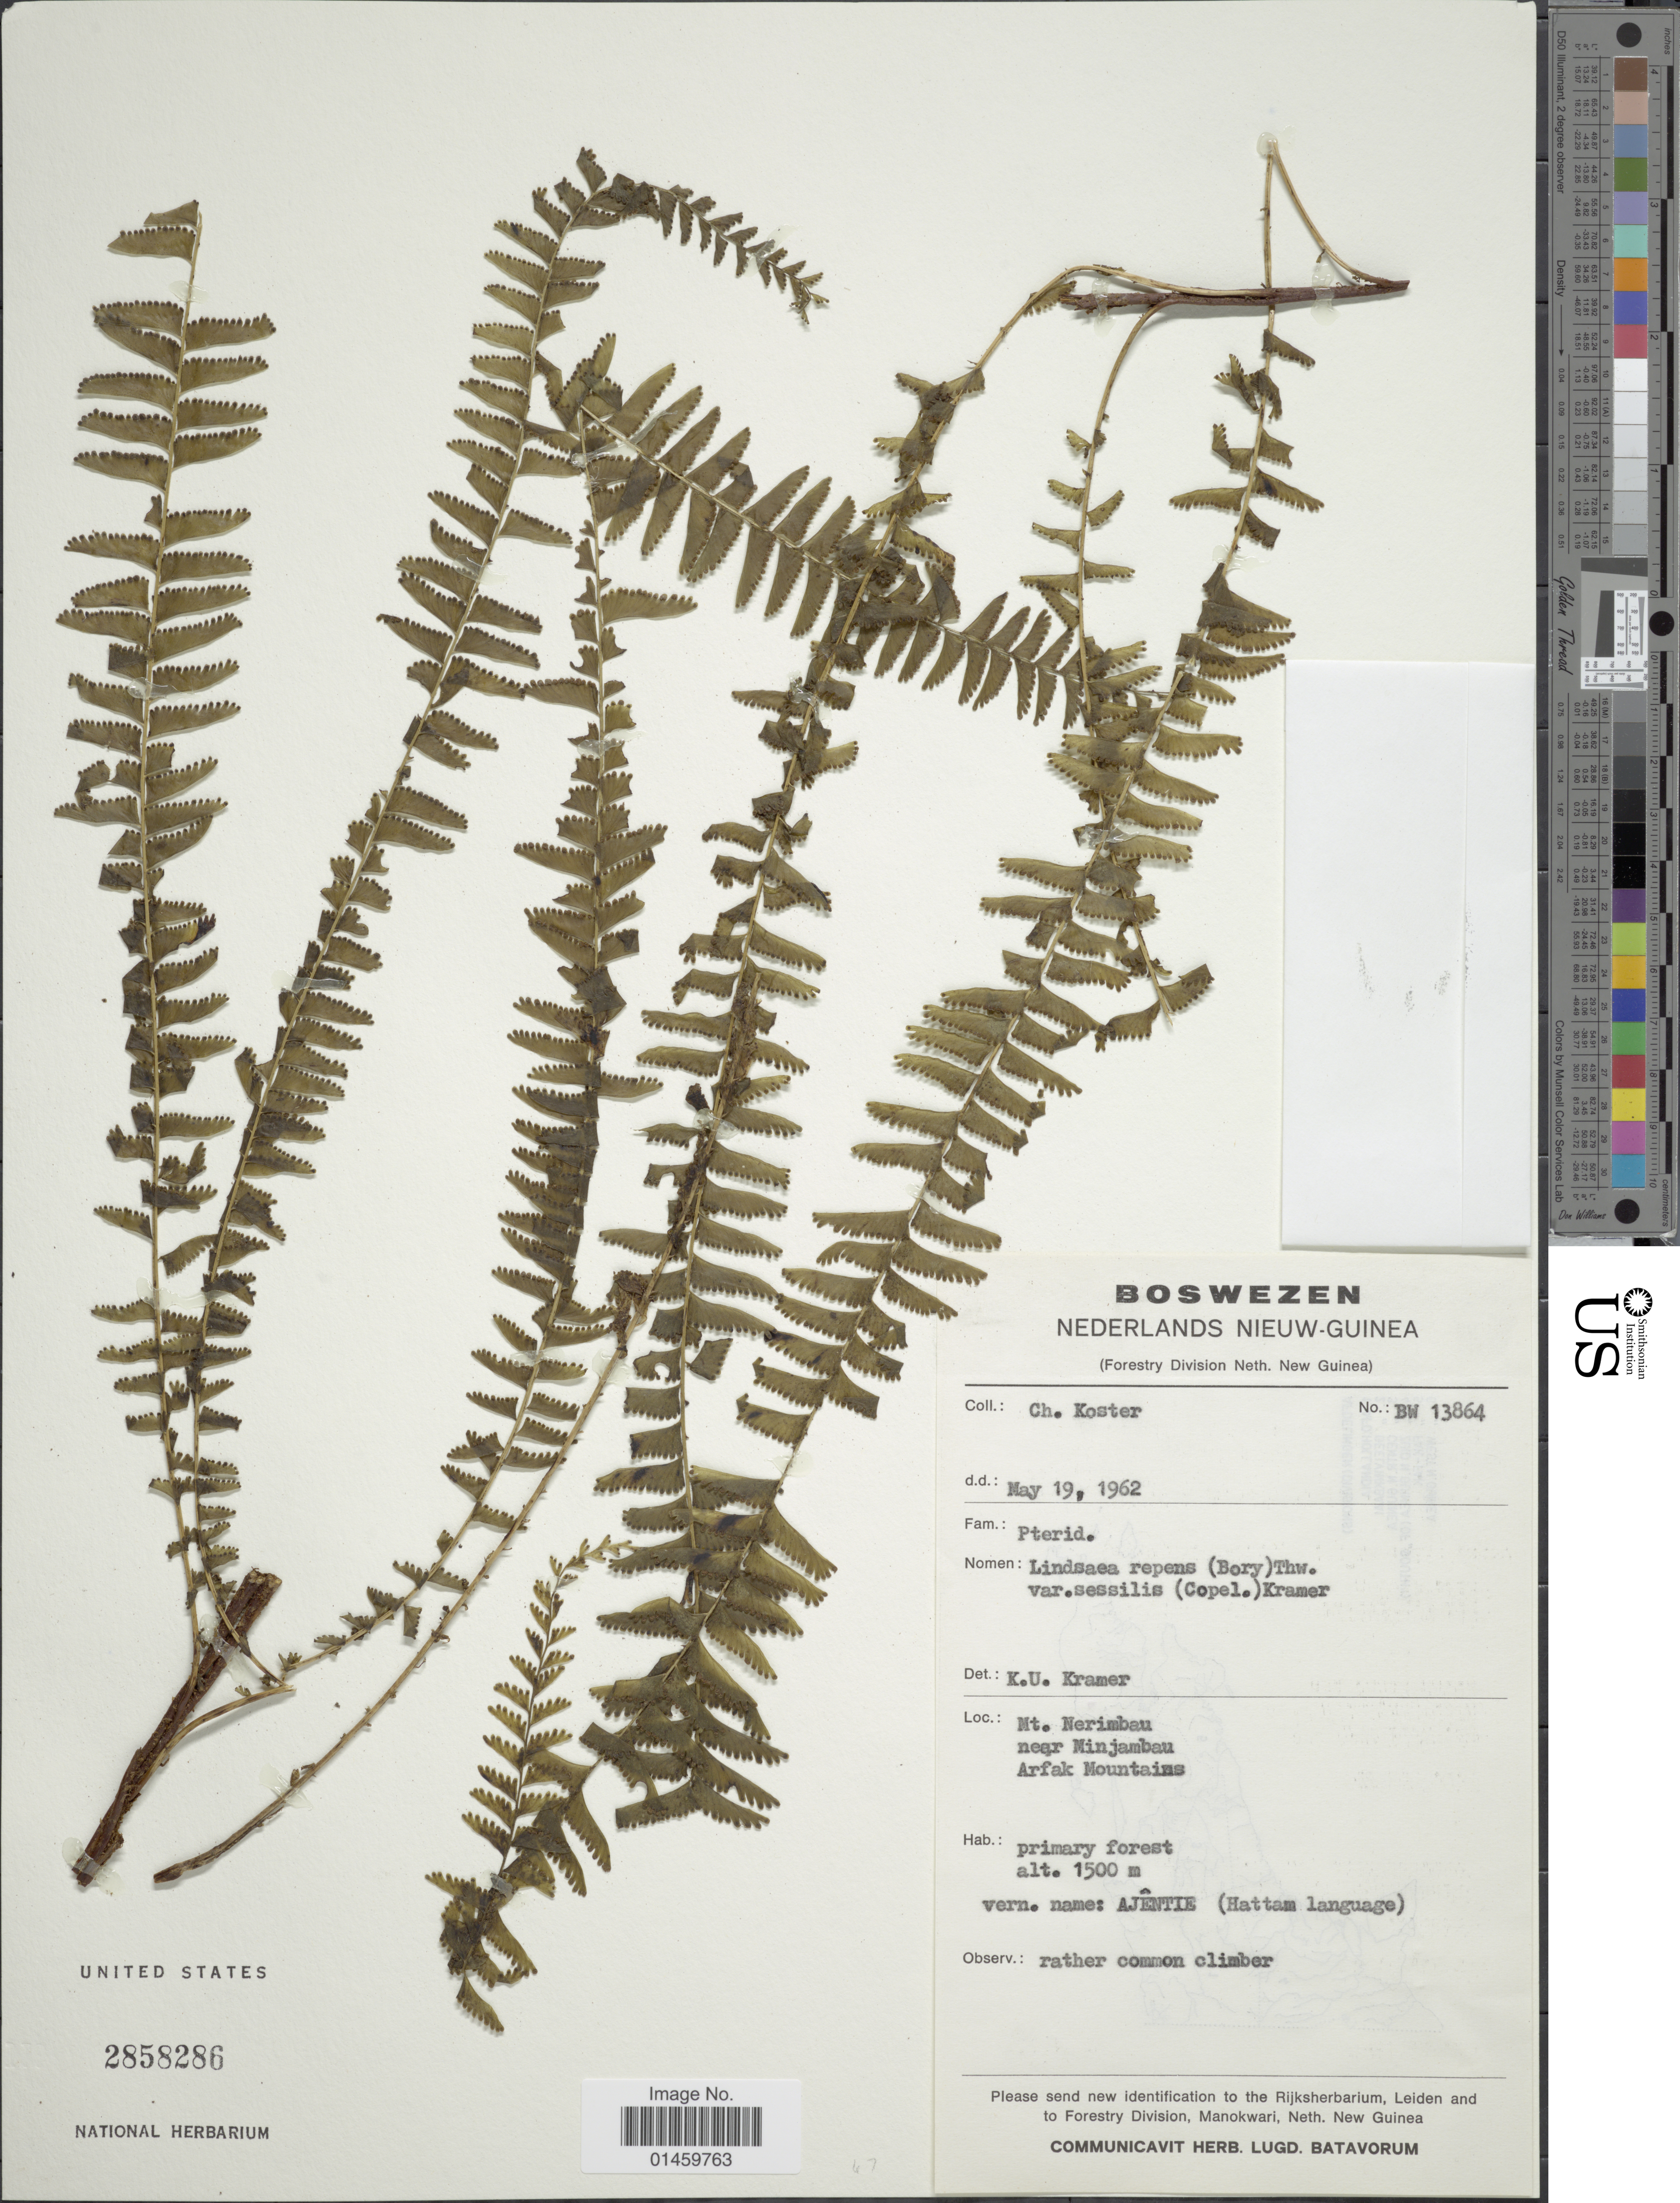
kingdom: Plantae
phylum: Tracheophyta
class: Polypodiopsida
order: Polypodiales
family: Lindsaeaceae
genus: Lindsaea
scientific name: Lindsaea repens var. sessilis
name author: (Copel.) K.U. Kramer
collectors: C. Koster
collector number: BW 13864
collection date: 1962-05-19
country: Indonesia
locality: Mt. Nerimbau near Minjambau. Arfak Mountains.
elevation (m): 1500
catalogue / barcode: US 2858286